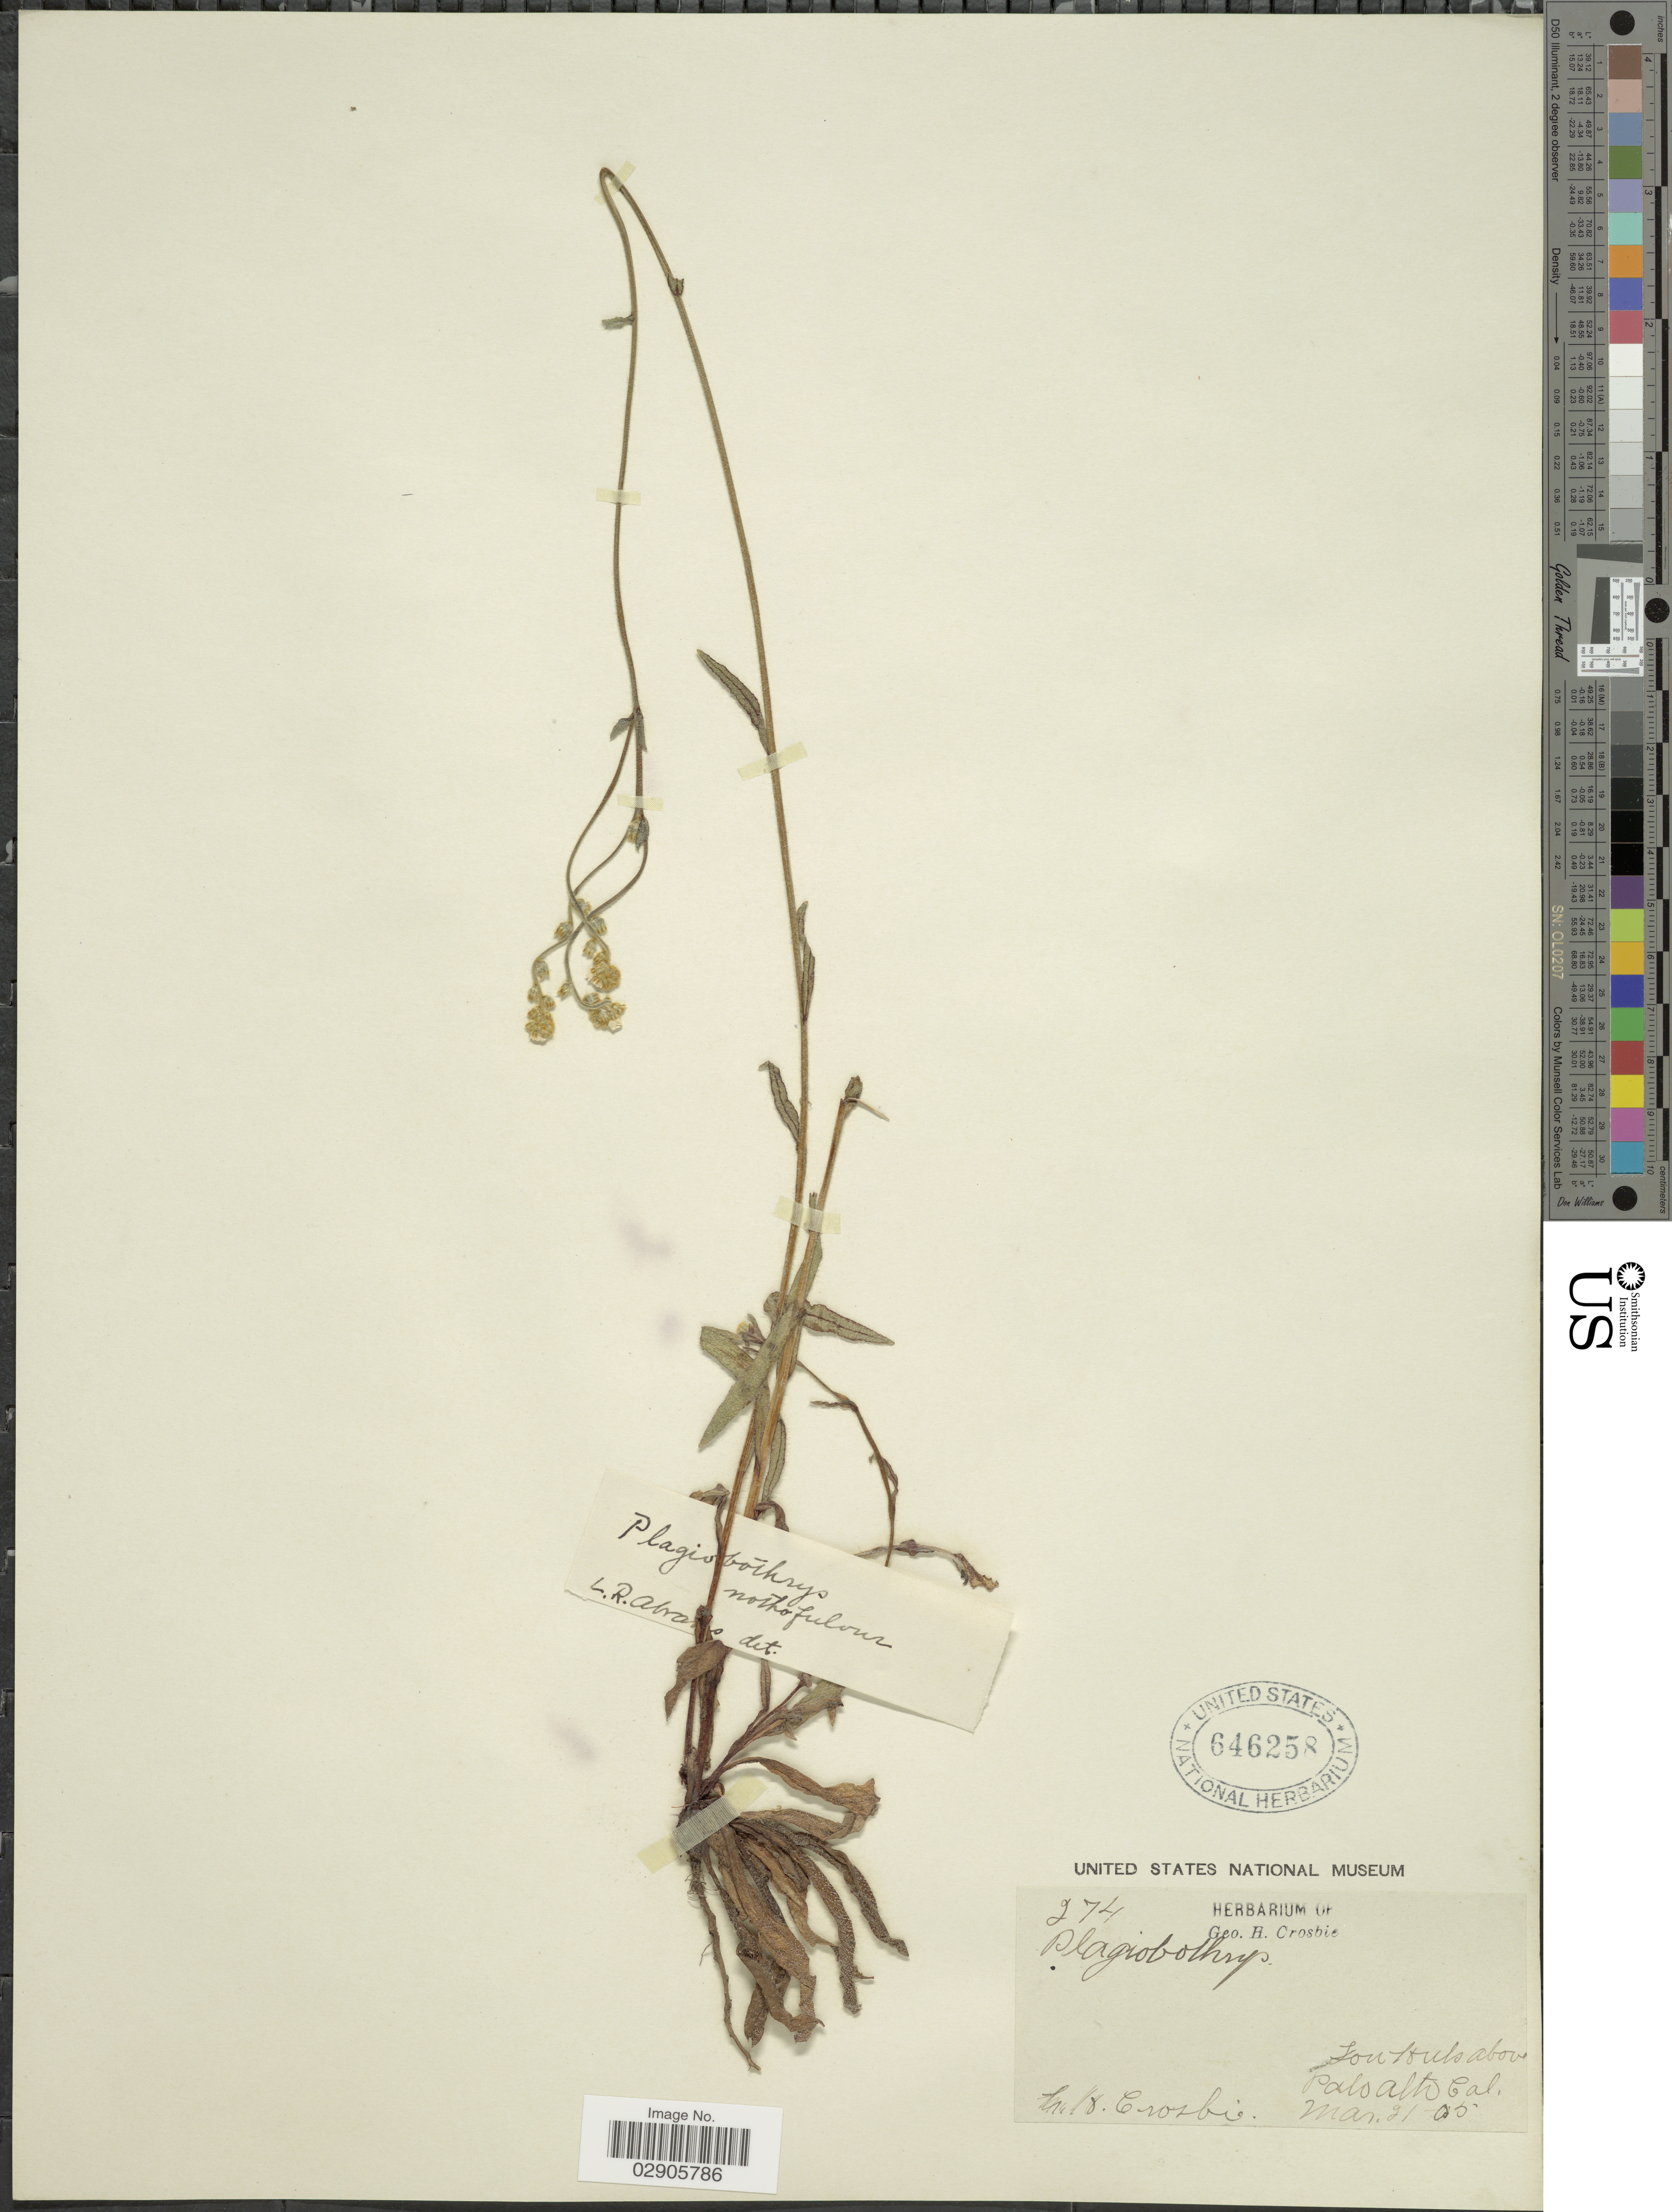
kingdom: Plantae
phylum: Tracheophyta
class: Magnoliopsida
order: Boraginales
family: Boraginaceae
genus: Plagiobothrys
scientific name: Plagiobothrys nothofulvus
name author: (A. Gray) A. Gray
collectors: G. Crosbie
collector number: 274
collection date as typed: Transcribed d/m/y: 21/3/5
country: United States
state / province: California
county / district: Santa Clara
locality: Low hills above Palo Alto.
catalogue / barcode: US 646258